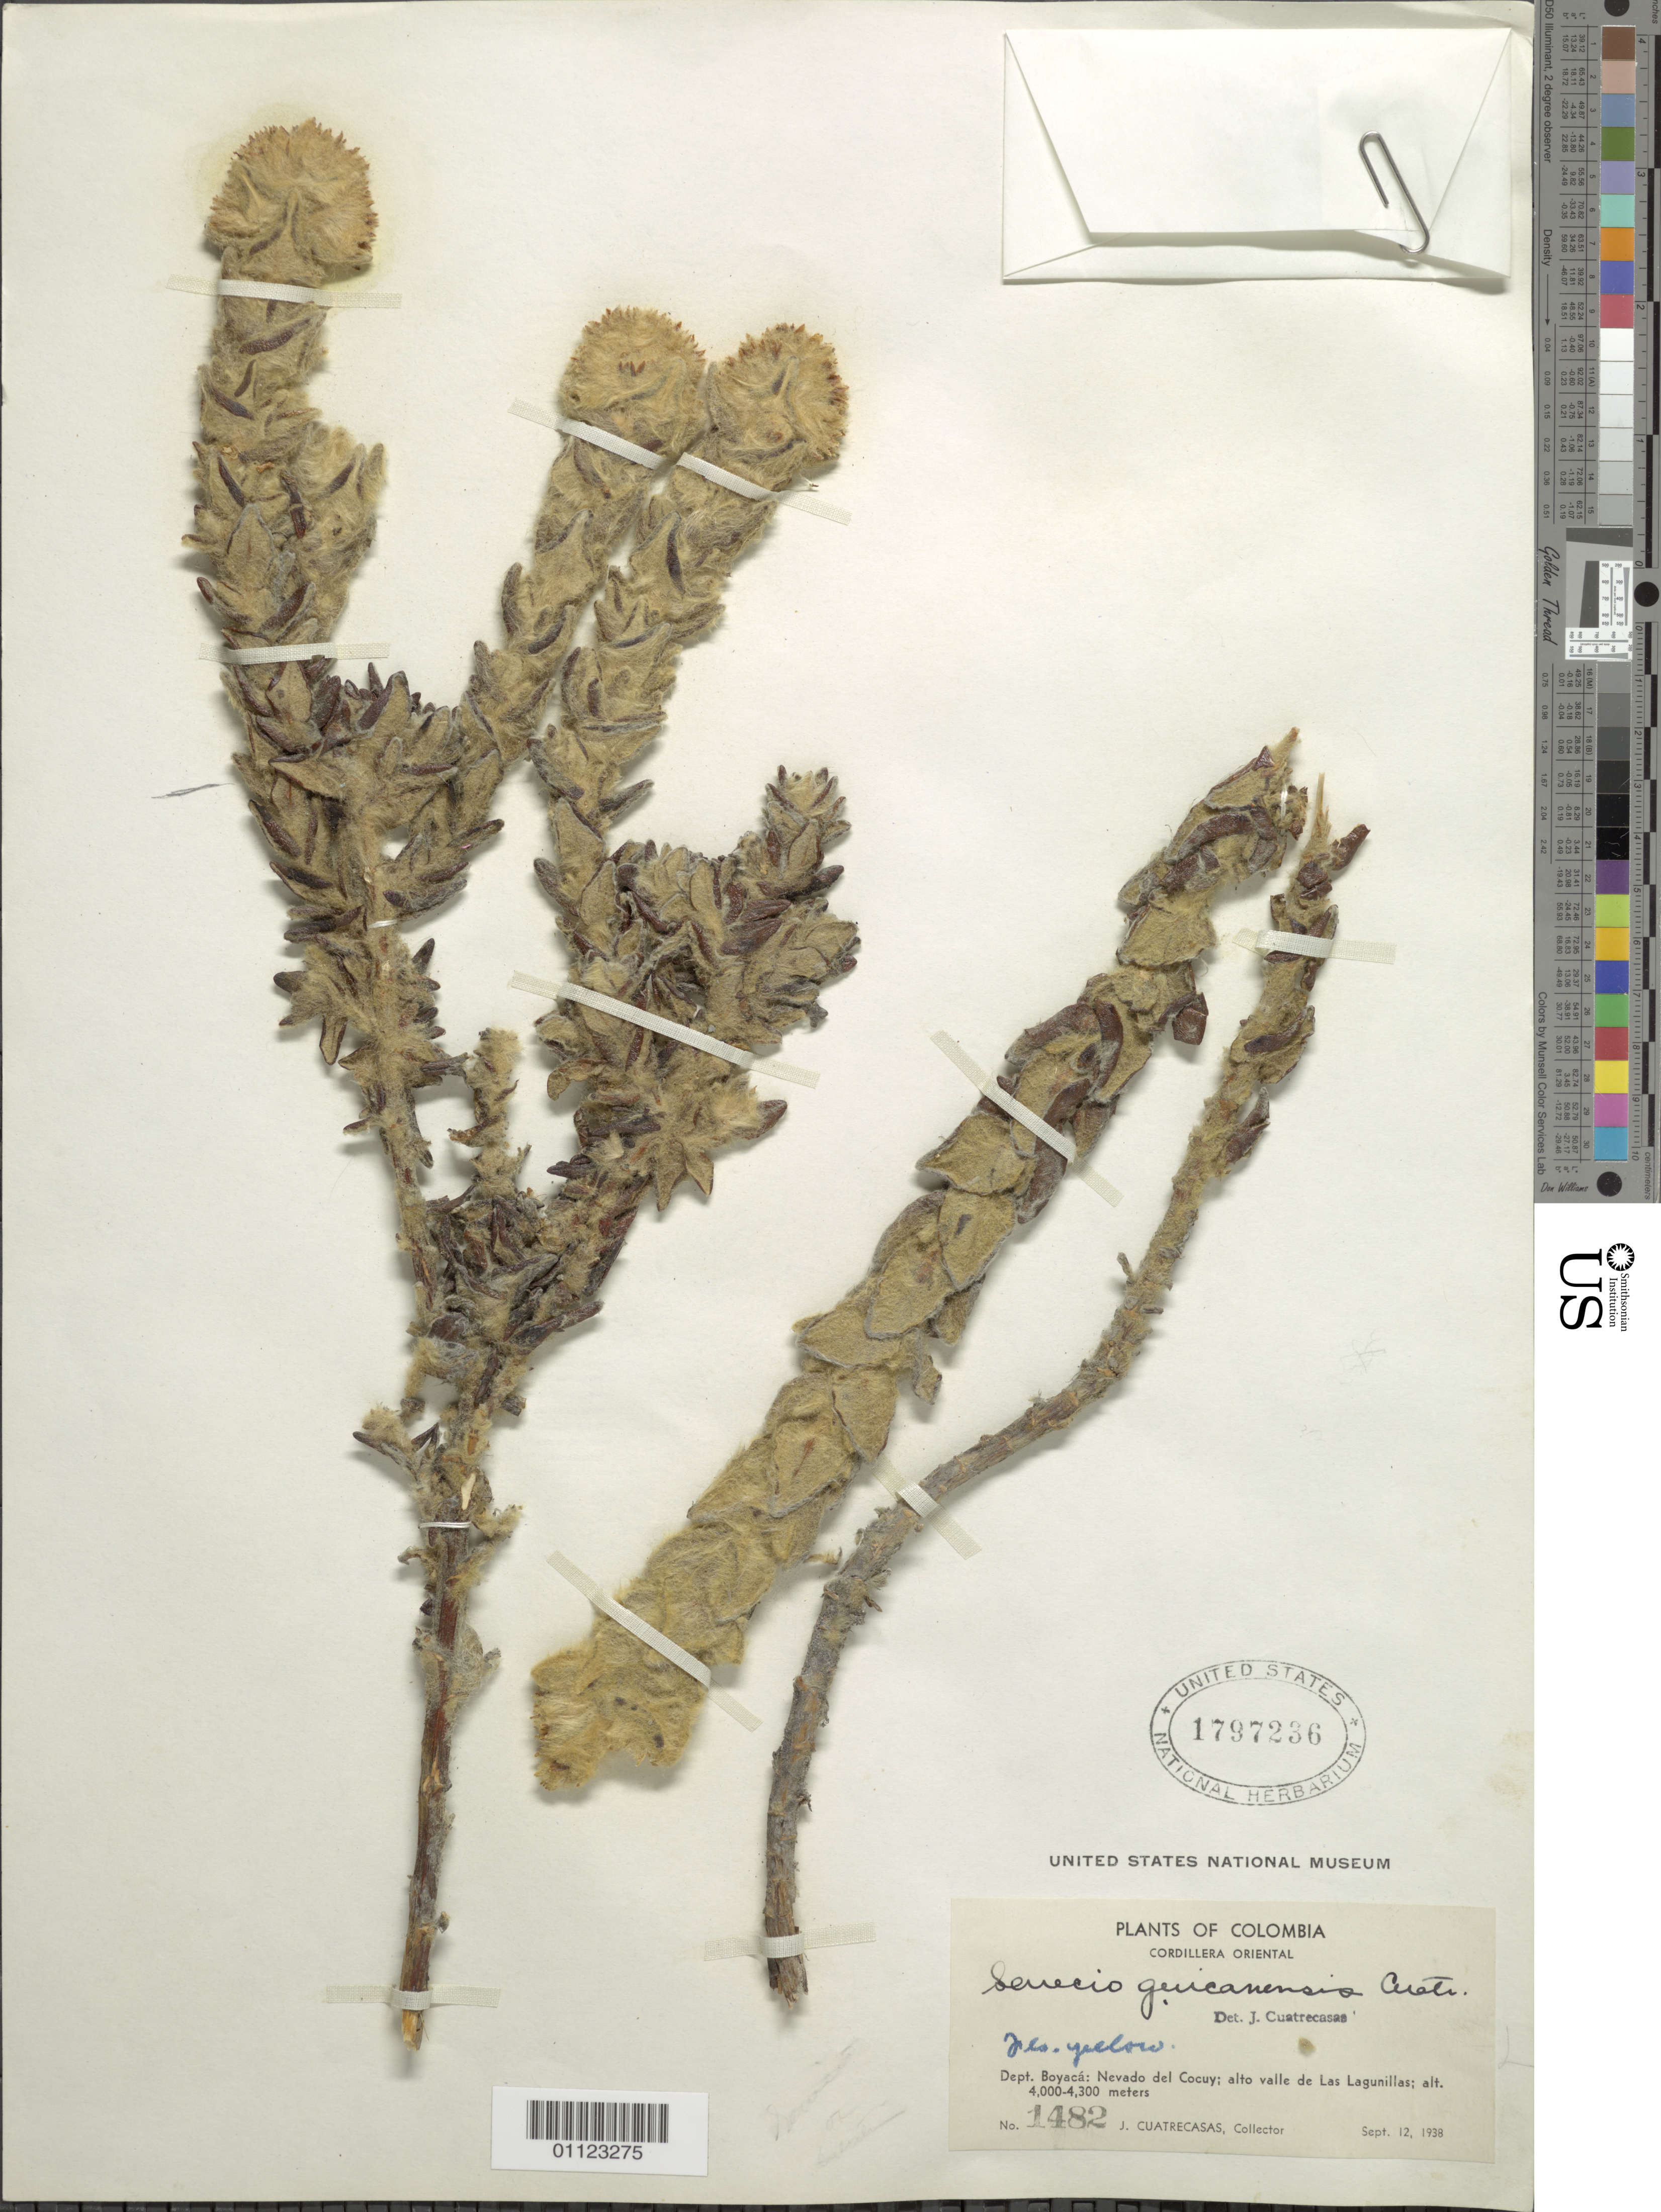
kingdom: Plantae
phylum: Tracheophyta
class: Magnoliopsida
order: Asterales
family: Asteraceae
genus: Pentacalia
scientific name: Pentacalia guicanensis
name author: (Cuatrec.) Cuatrec.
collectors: J. Cuatrecasas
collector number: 1482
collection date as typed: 12 Sep 1938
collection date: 1938-09-12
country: Colombia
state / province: Boyacá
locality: Nevada del Cocuy, alto valle de Las Lagunillas.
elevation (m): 4000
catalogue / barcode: US 1797236